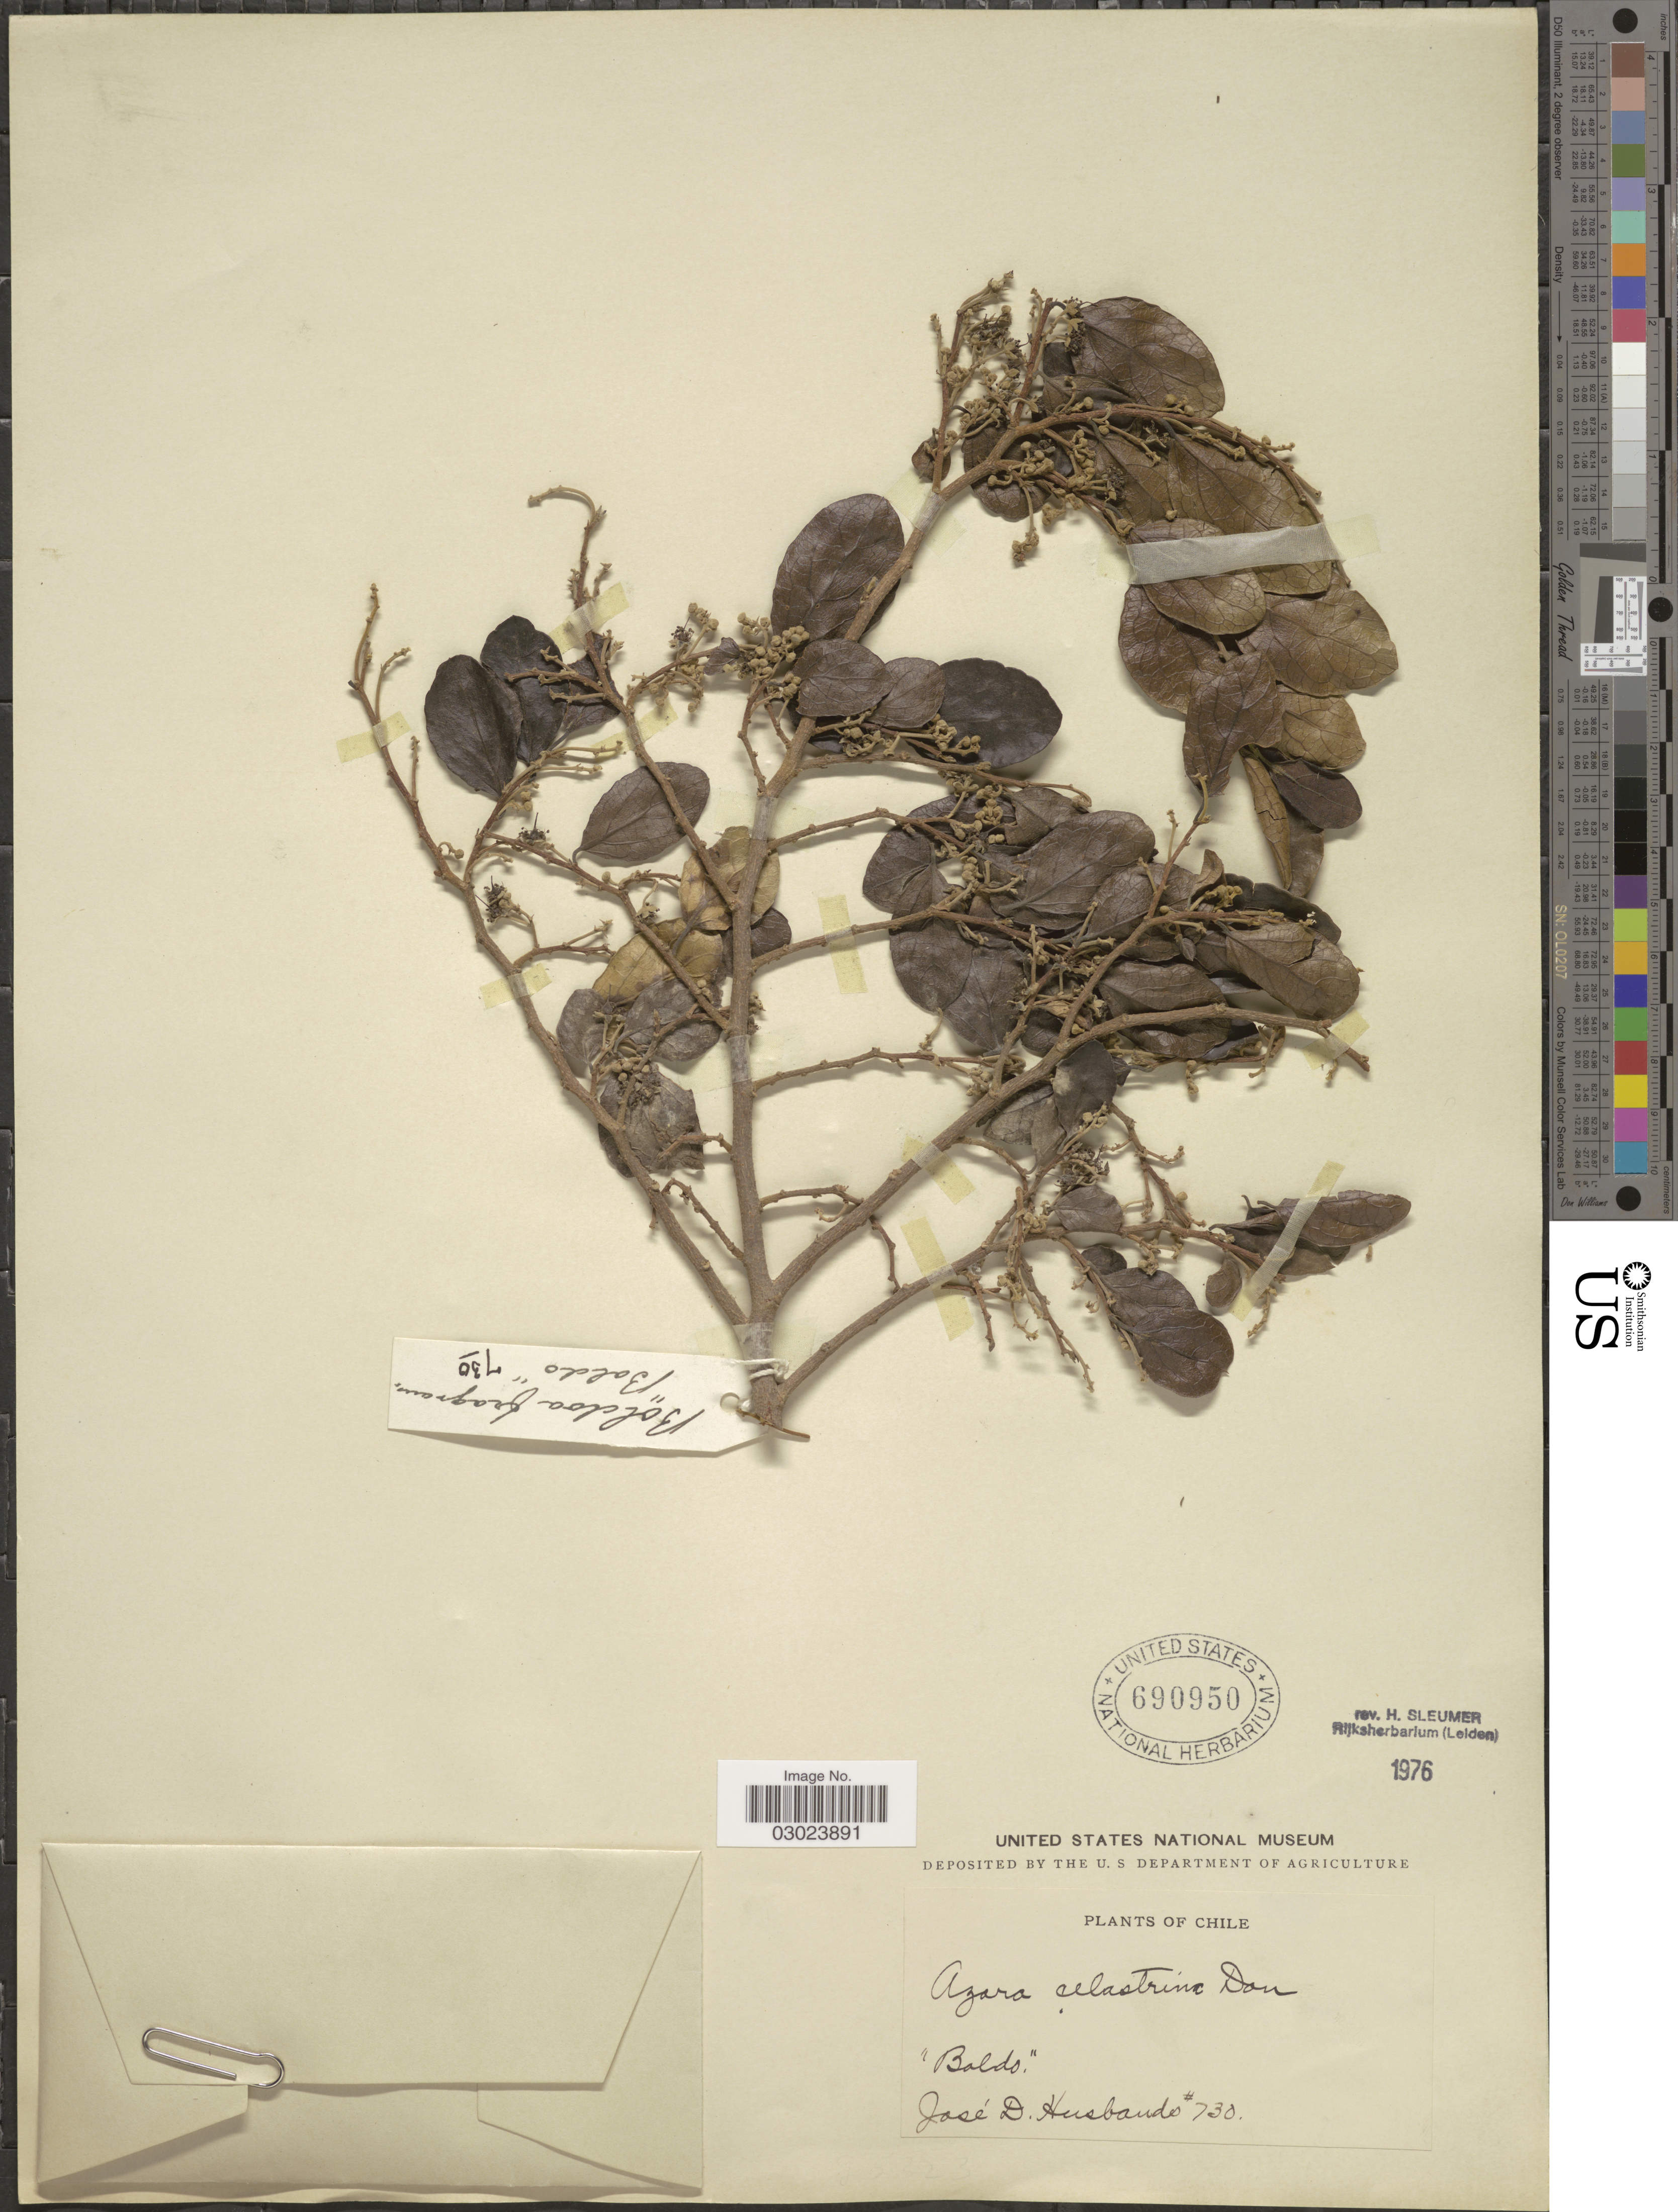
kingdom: Plantae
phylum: Tracheophyta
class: Magnoliopsida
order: Malpighiales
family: Salicaceae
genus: Azara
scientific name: Azara celastrina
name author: D. Don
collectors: J. Husbands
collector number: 730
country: Chile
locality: Baldo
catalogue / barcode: US 690950